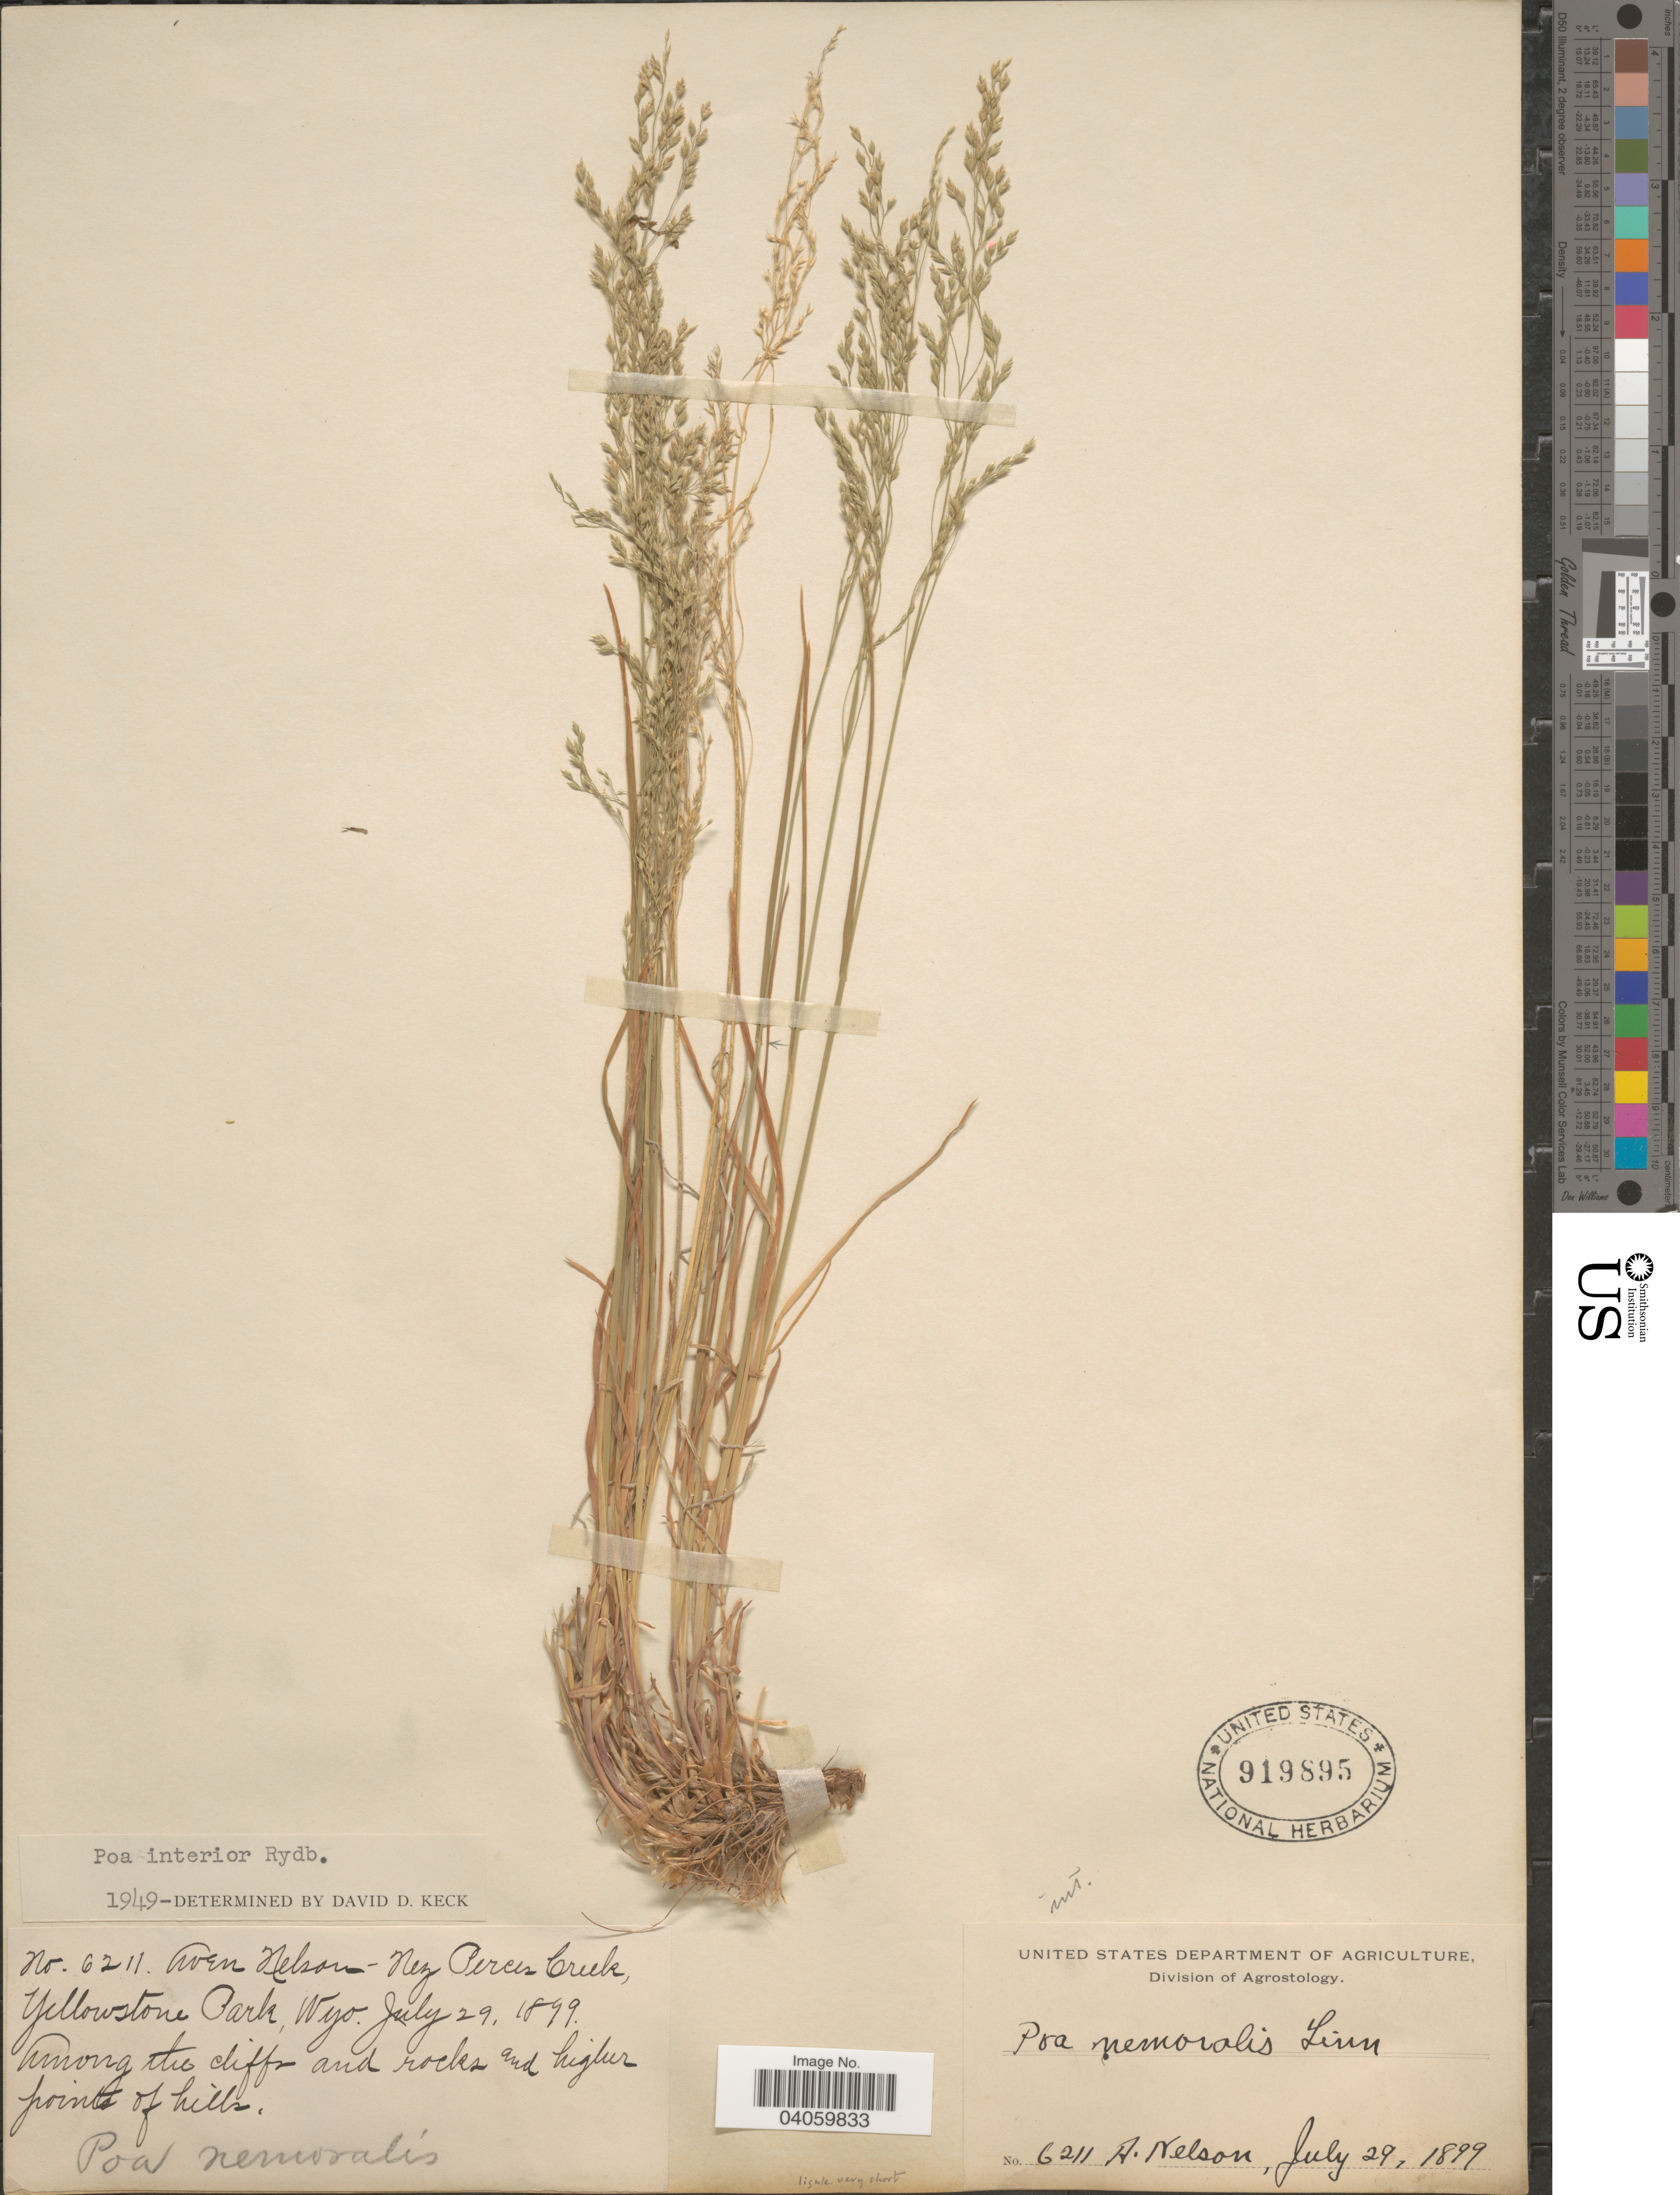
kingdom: Plantae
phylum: Tracheophyta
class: Liliopsida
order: Poales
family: Poaceae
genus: Poa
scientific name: Poa interior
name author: Rydb.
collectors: A. Nelson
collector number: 6211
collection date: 1899-07-29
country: United States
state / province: Wyoming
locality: Nez Perces Creek, Yellowstone Park.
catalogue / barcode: US 919895